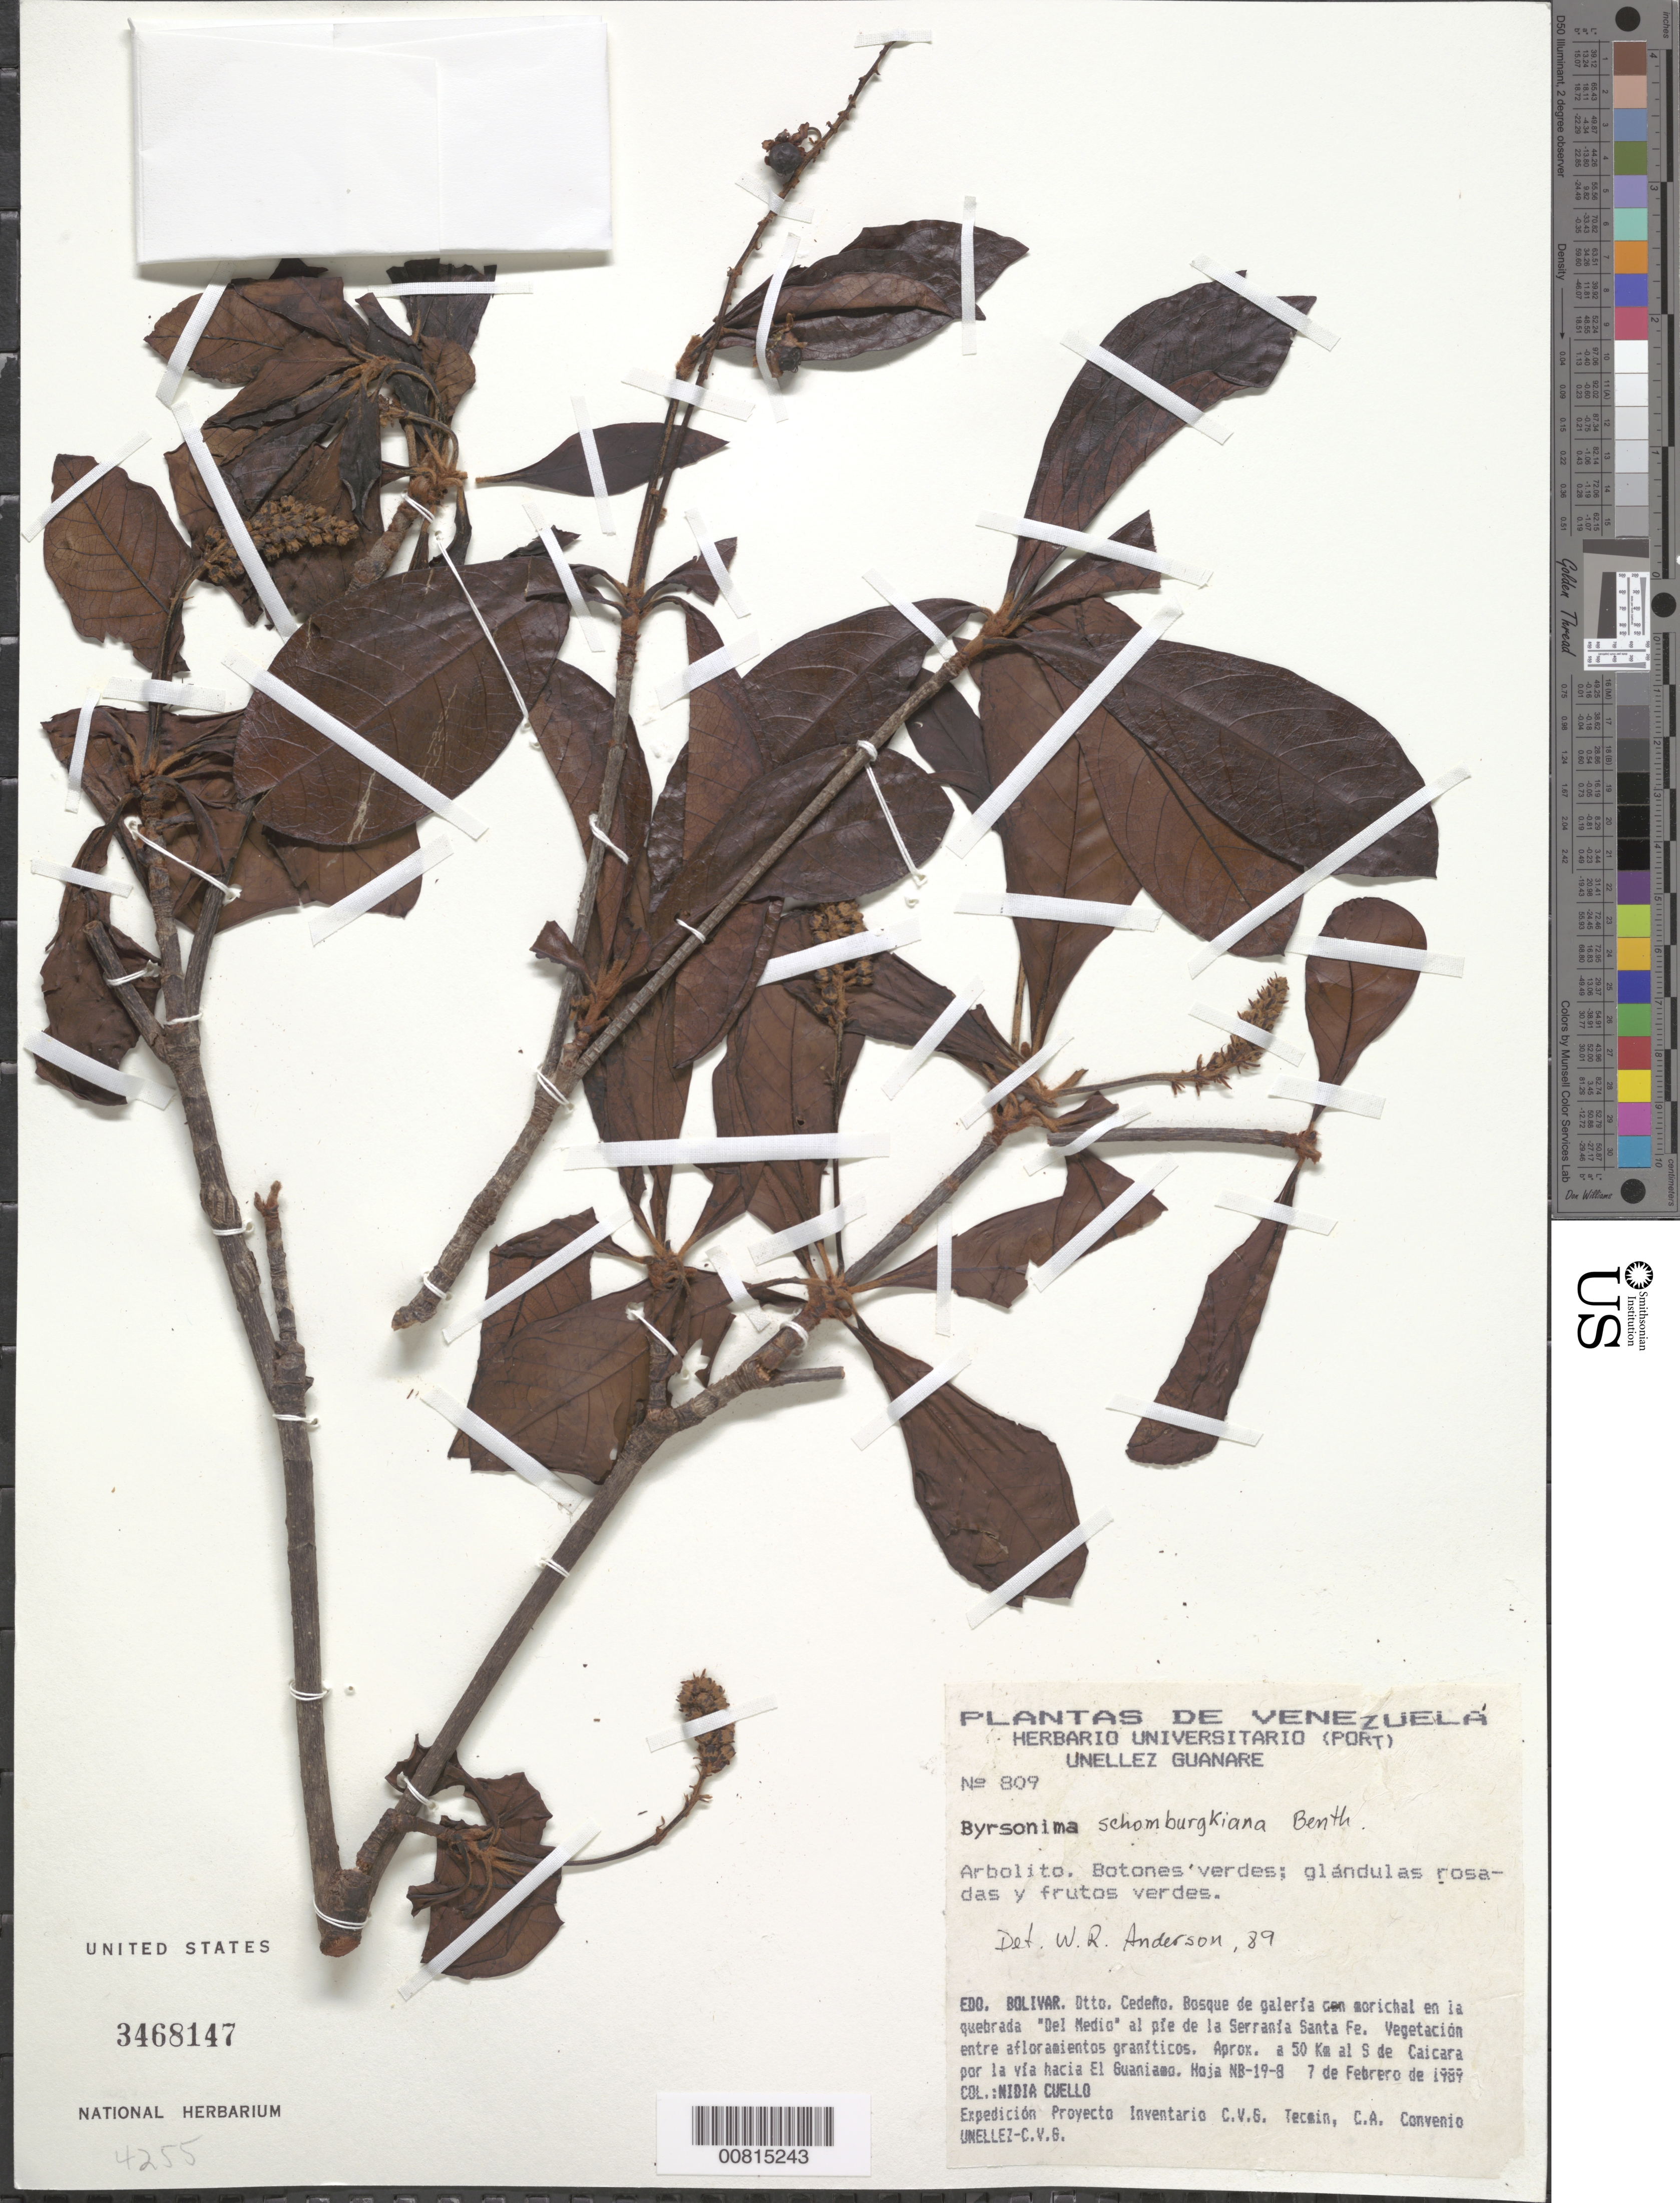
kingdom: Plantae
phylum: Tracheophyta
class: Magnoliopsida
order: Malpighiales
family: Malpighiaceae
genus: Byrsonima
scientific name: Byrsonima schomburgkiana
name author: Benth.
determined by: Anderson, W. R., (MICH), University of Michigan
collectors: N. L. Cuello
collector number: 809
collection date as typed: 7-Feb-89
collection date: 1989-02-07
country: Venezuela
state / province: Bolívar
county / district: Cedeño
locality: "Del Medio" al pie Serranía Santa Fe; aprox. 50 km S Caicara por la vía hacia El Guaniamo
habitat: Bosque de galería con morichal; vegetación entre afloramientos graníticos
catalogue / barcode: US 3468147